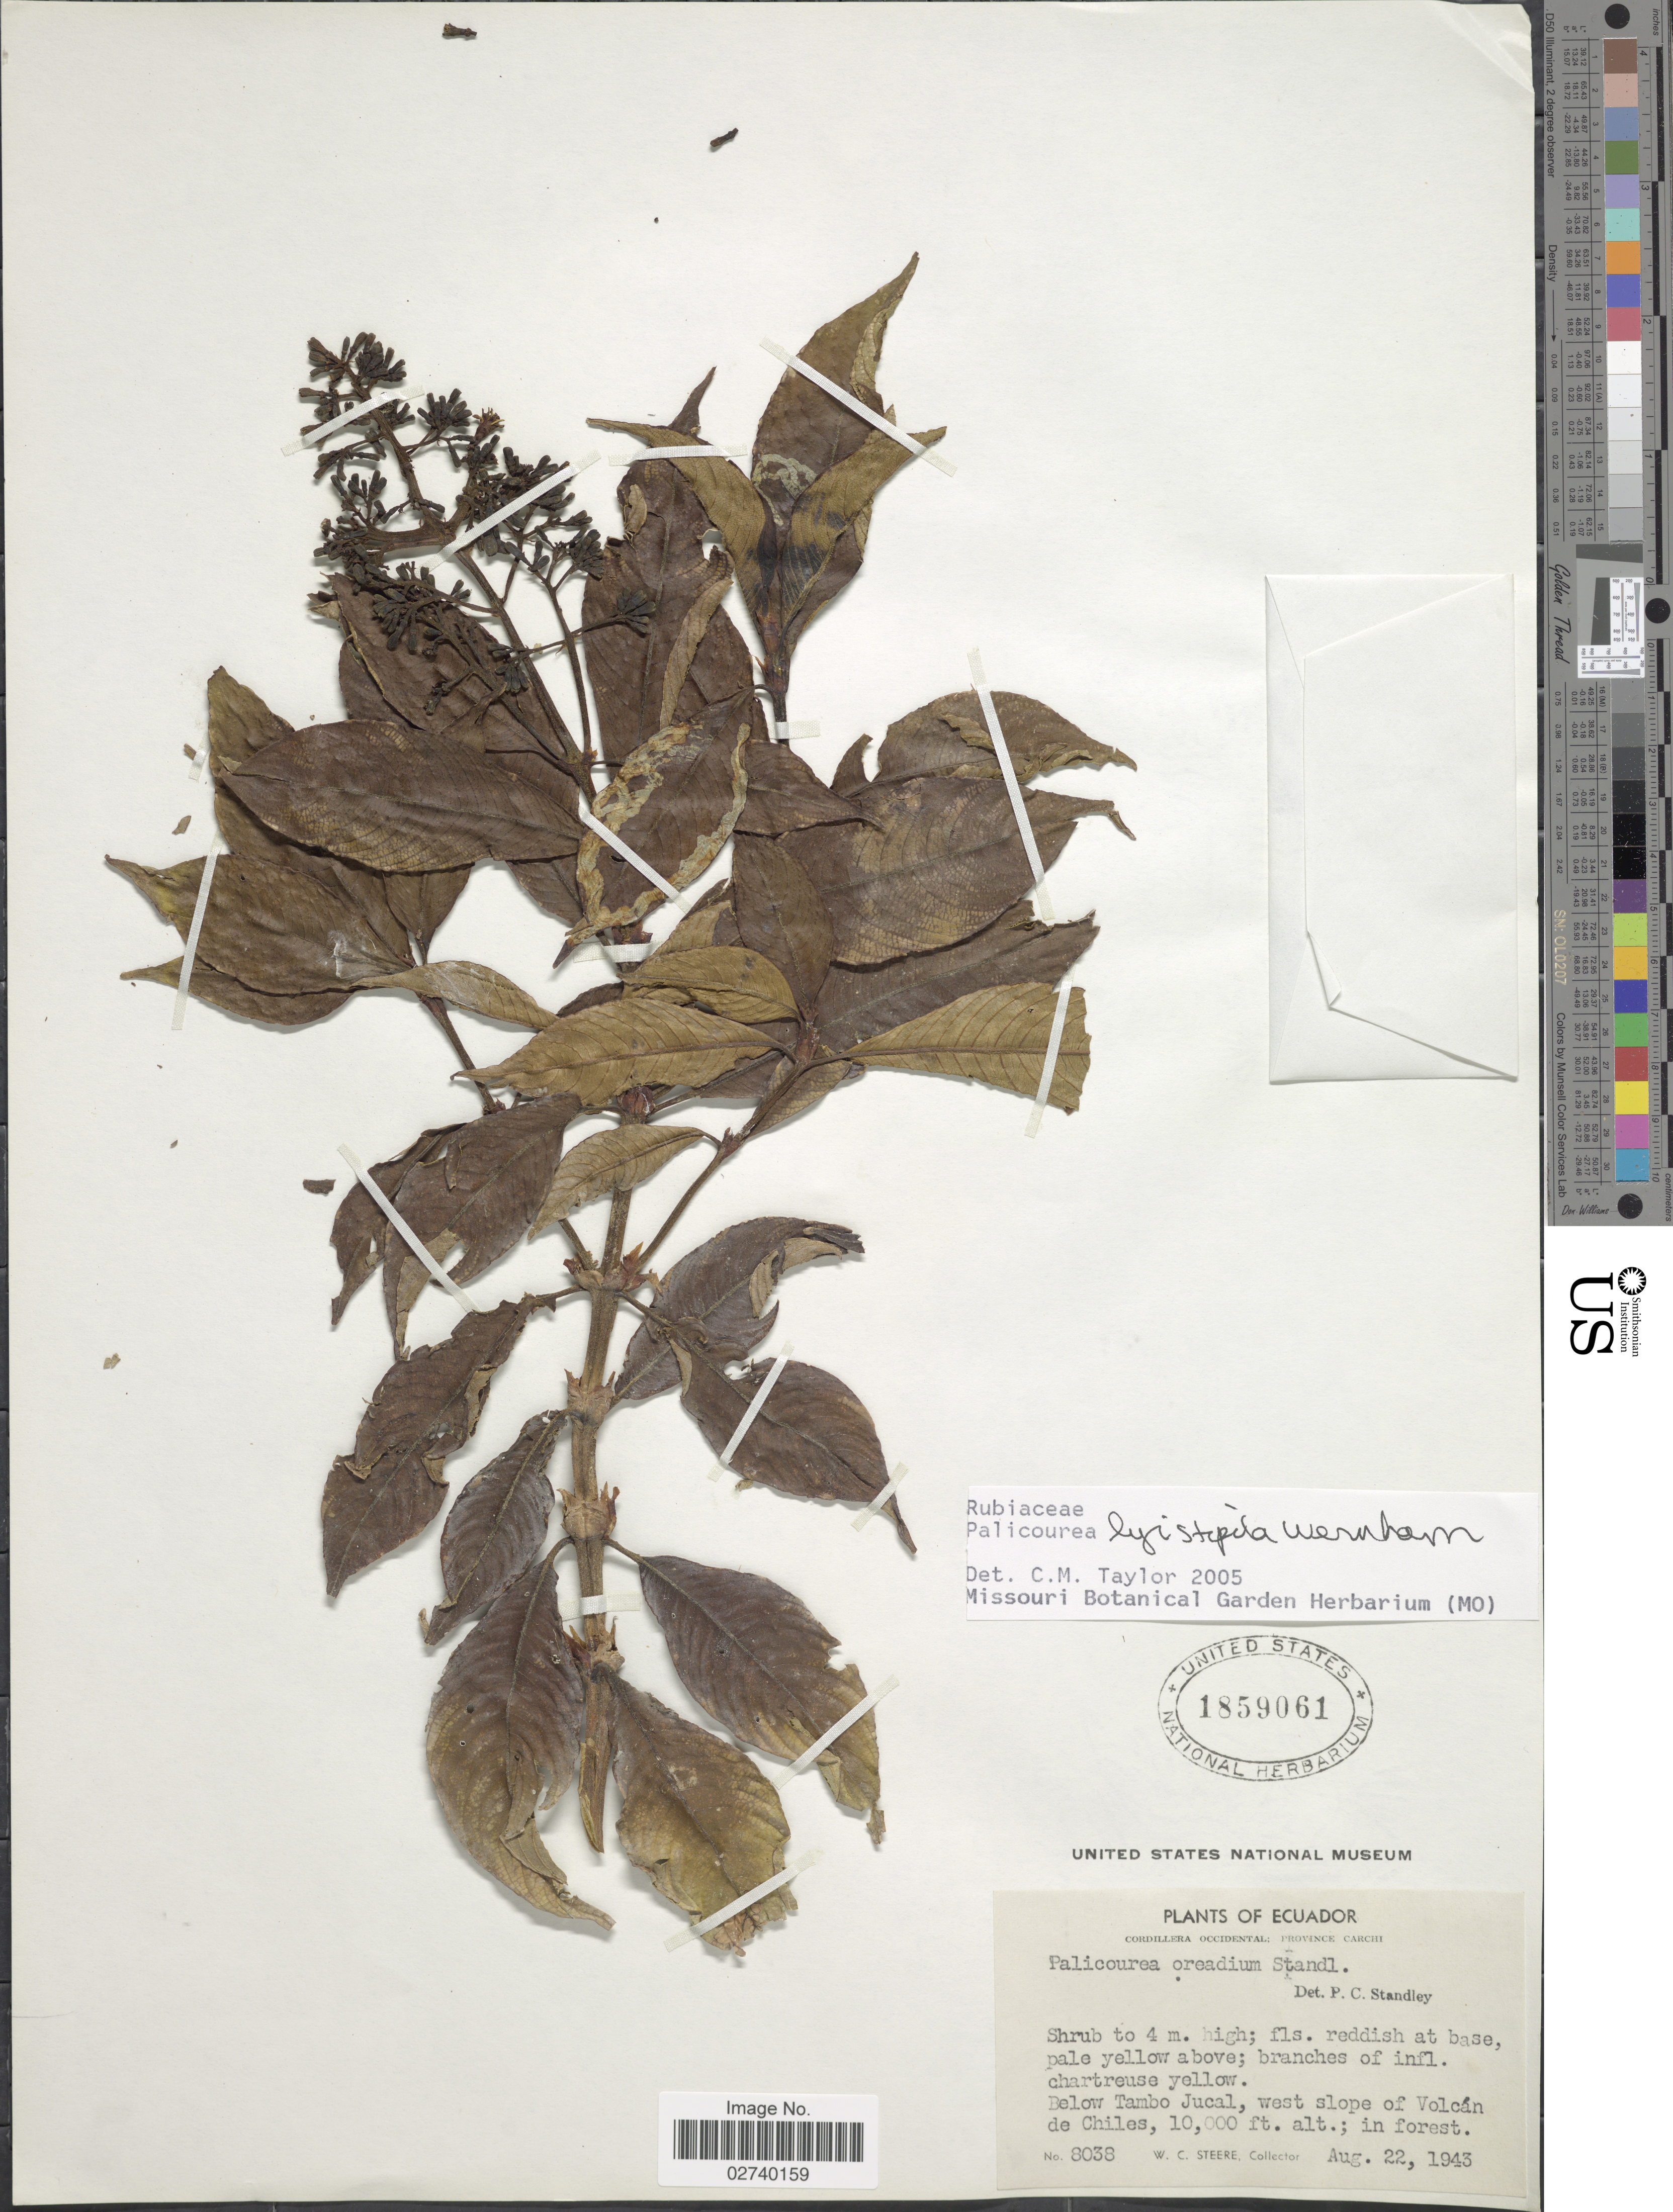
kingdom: Plantae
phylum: Tracheophyta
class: Magnoliopsida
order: Gentianales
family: Rubiaceae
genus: Palicourea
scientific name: Palicourea lyristipula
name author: Wernham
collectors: W. C. Steere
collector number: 8038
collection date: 1943-08-22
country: Ecuador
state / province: Carchi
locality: Cordillera Central, below Tambo Jucal, west slope of Volcan de Chiles, in forest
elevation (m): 3048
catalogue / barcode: US 1859061